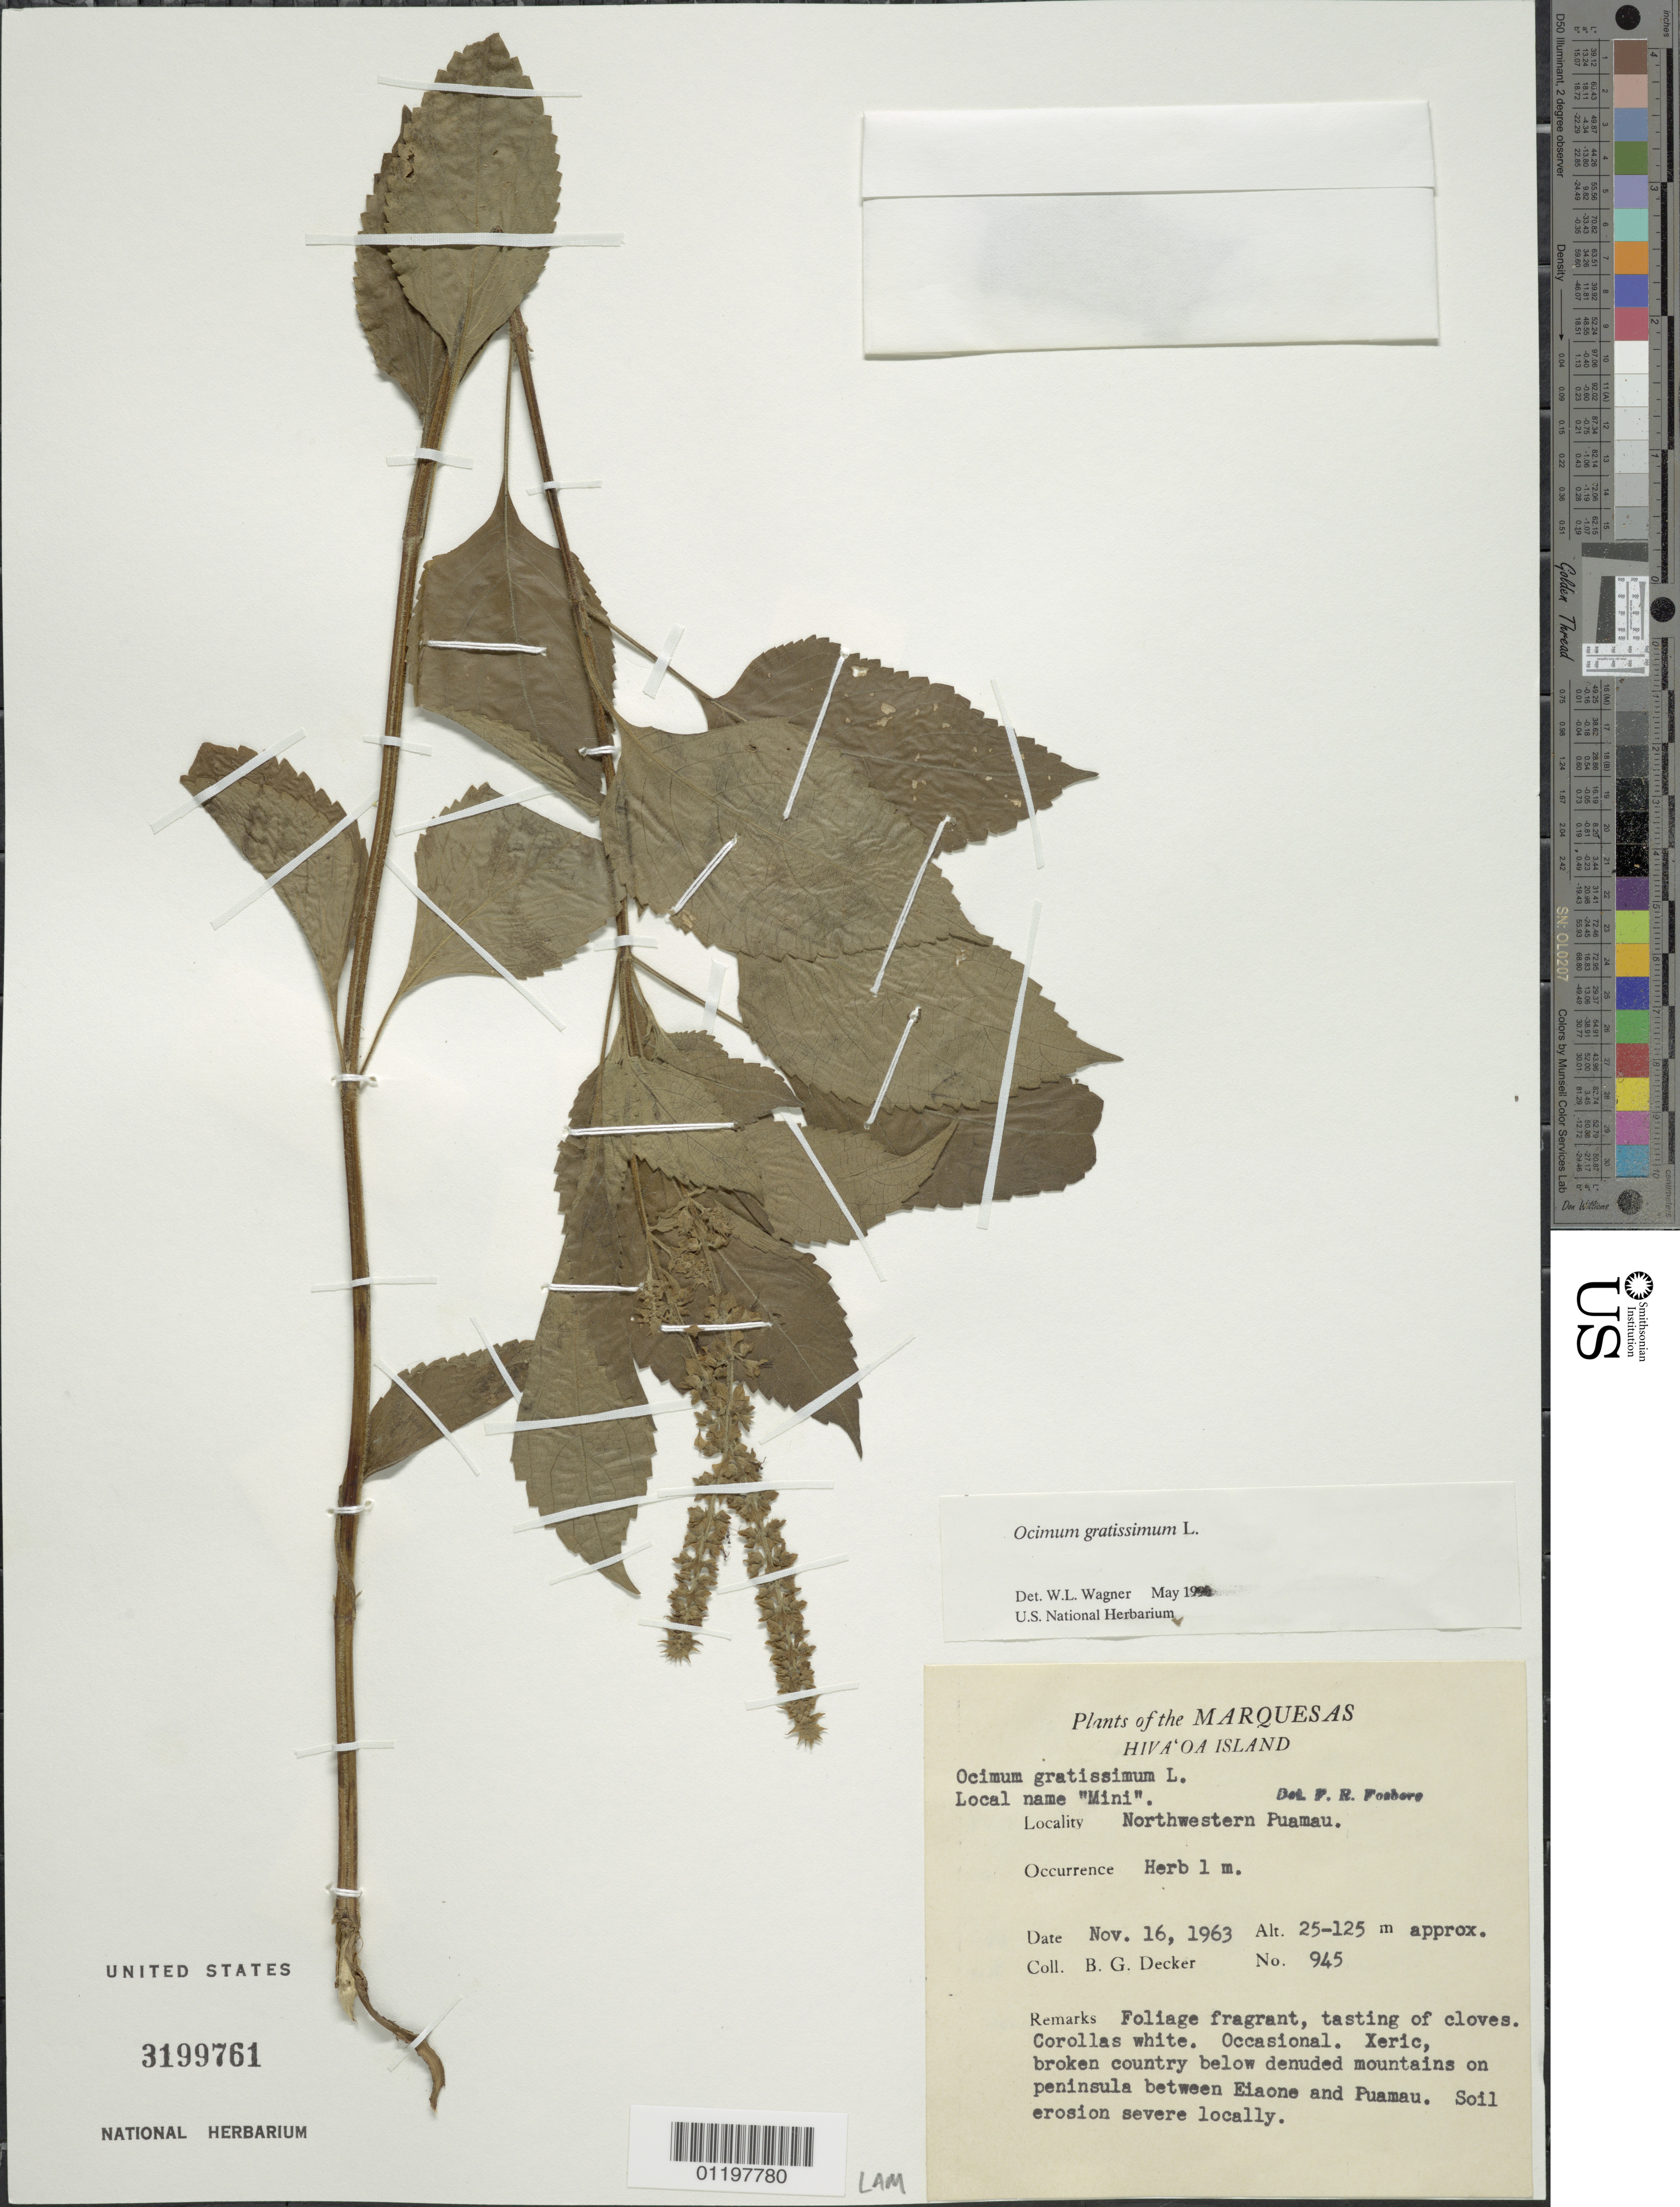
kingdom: Plantae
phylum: Tracheophyta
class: Magnoliopsida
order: Lamiales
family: Lamiaceae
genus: Ocimum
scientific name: Ocimum gratissimum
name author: L.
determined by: Wagner, W. L., (BOT), Smithsonian Institution - National Museum of Natural History (UNITED STATES)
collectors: B. G. Decker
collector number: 945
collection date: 1963-11-16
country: French Polynesia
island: Hiva Oa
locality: NW Puamau, on peninsula between Eiaone and Puamau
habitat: Xeric broken country below denuded mountains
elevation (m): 25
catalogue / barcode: US 3199761